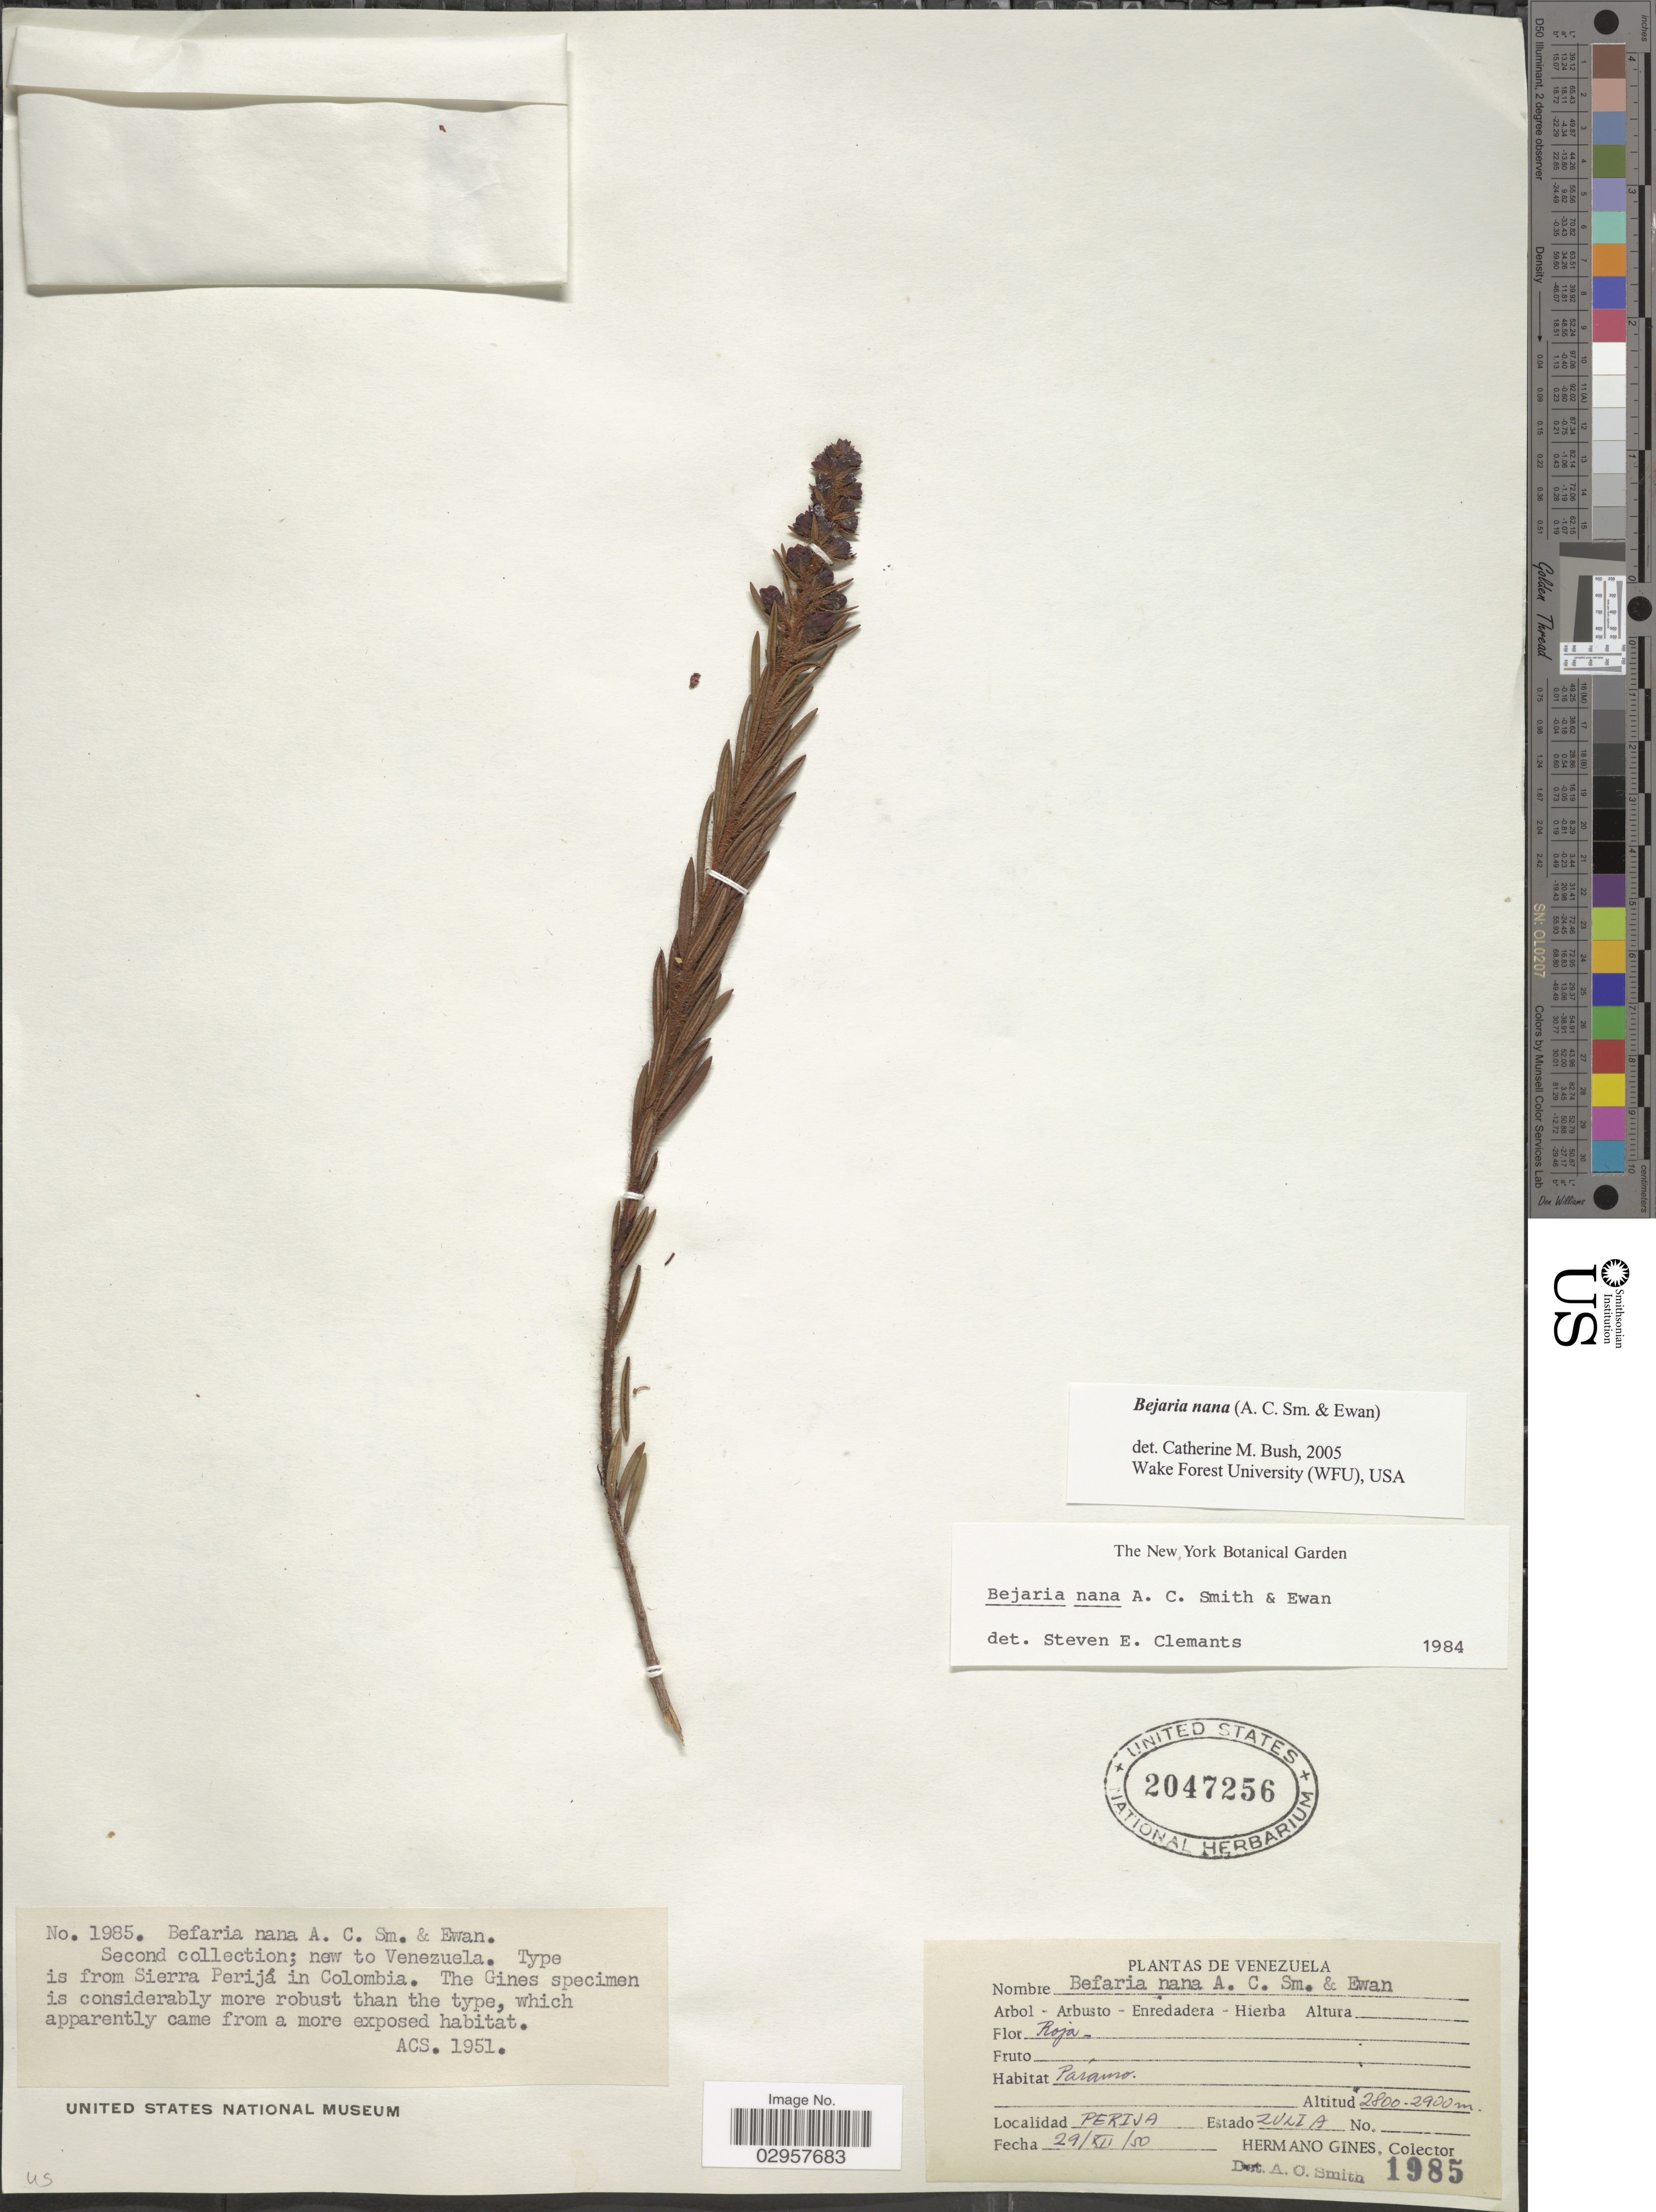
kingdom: Plantae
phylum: Tracheophyta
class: Magnoliopsida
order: Ericales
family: Ericaceae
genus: Bejaria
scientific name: Bejaria nana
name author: A.C. Sm. & Ewan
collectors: Bro. Gines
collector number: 1985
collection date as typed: Transcribed d/m/y: 29/12/50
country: Venezuela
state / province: Zulia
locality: Sierra Perijá. Perija.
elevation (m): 2800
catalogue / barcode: US 2047256